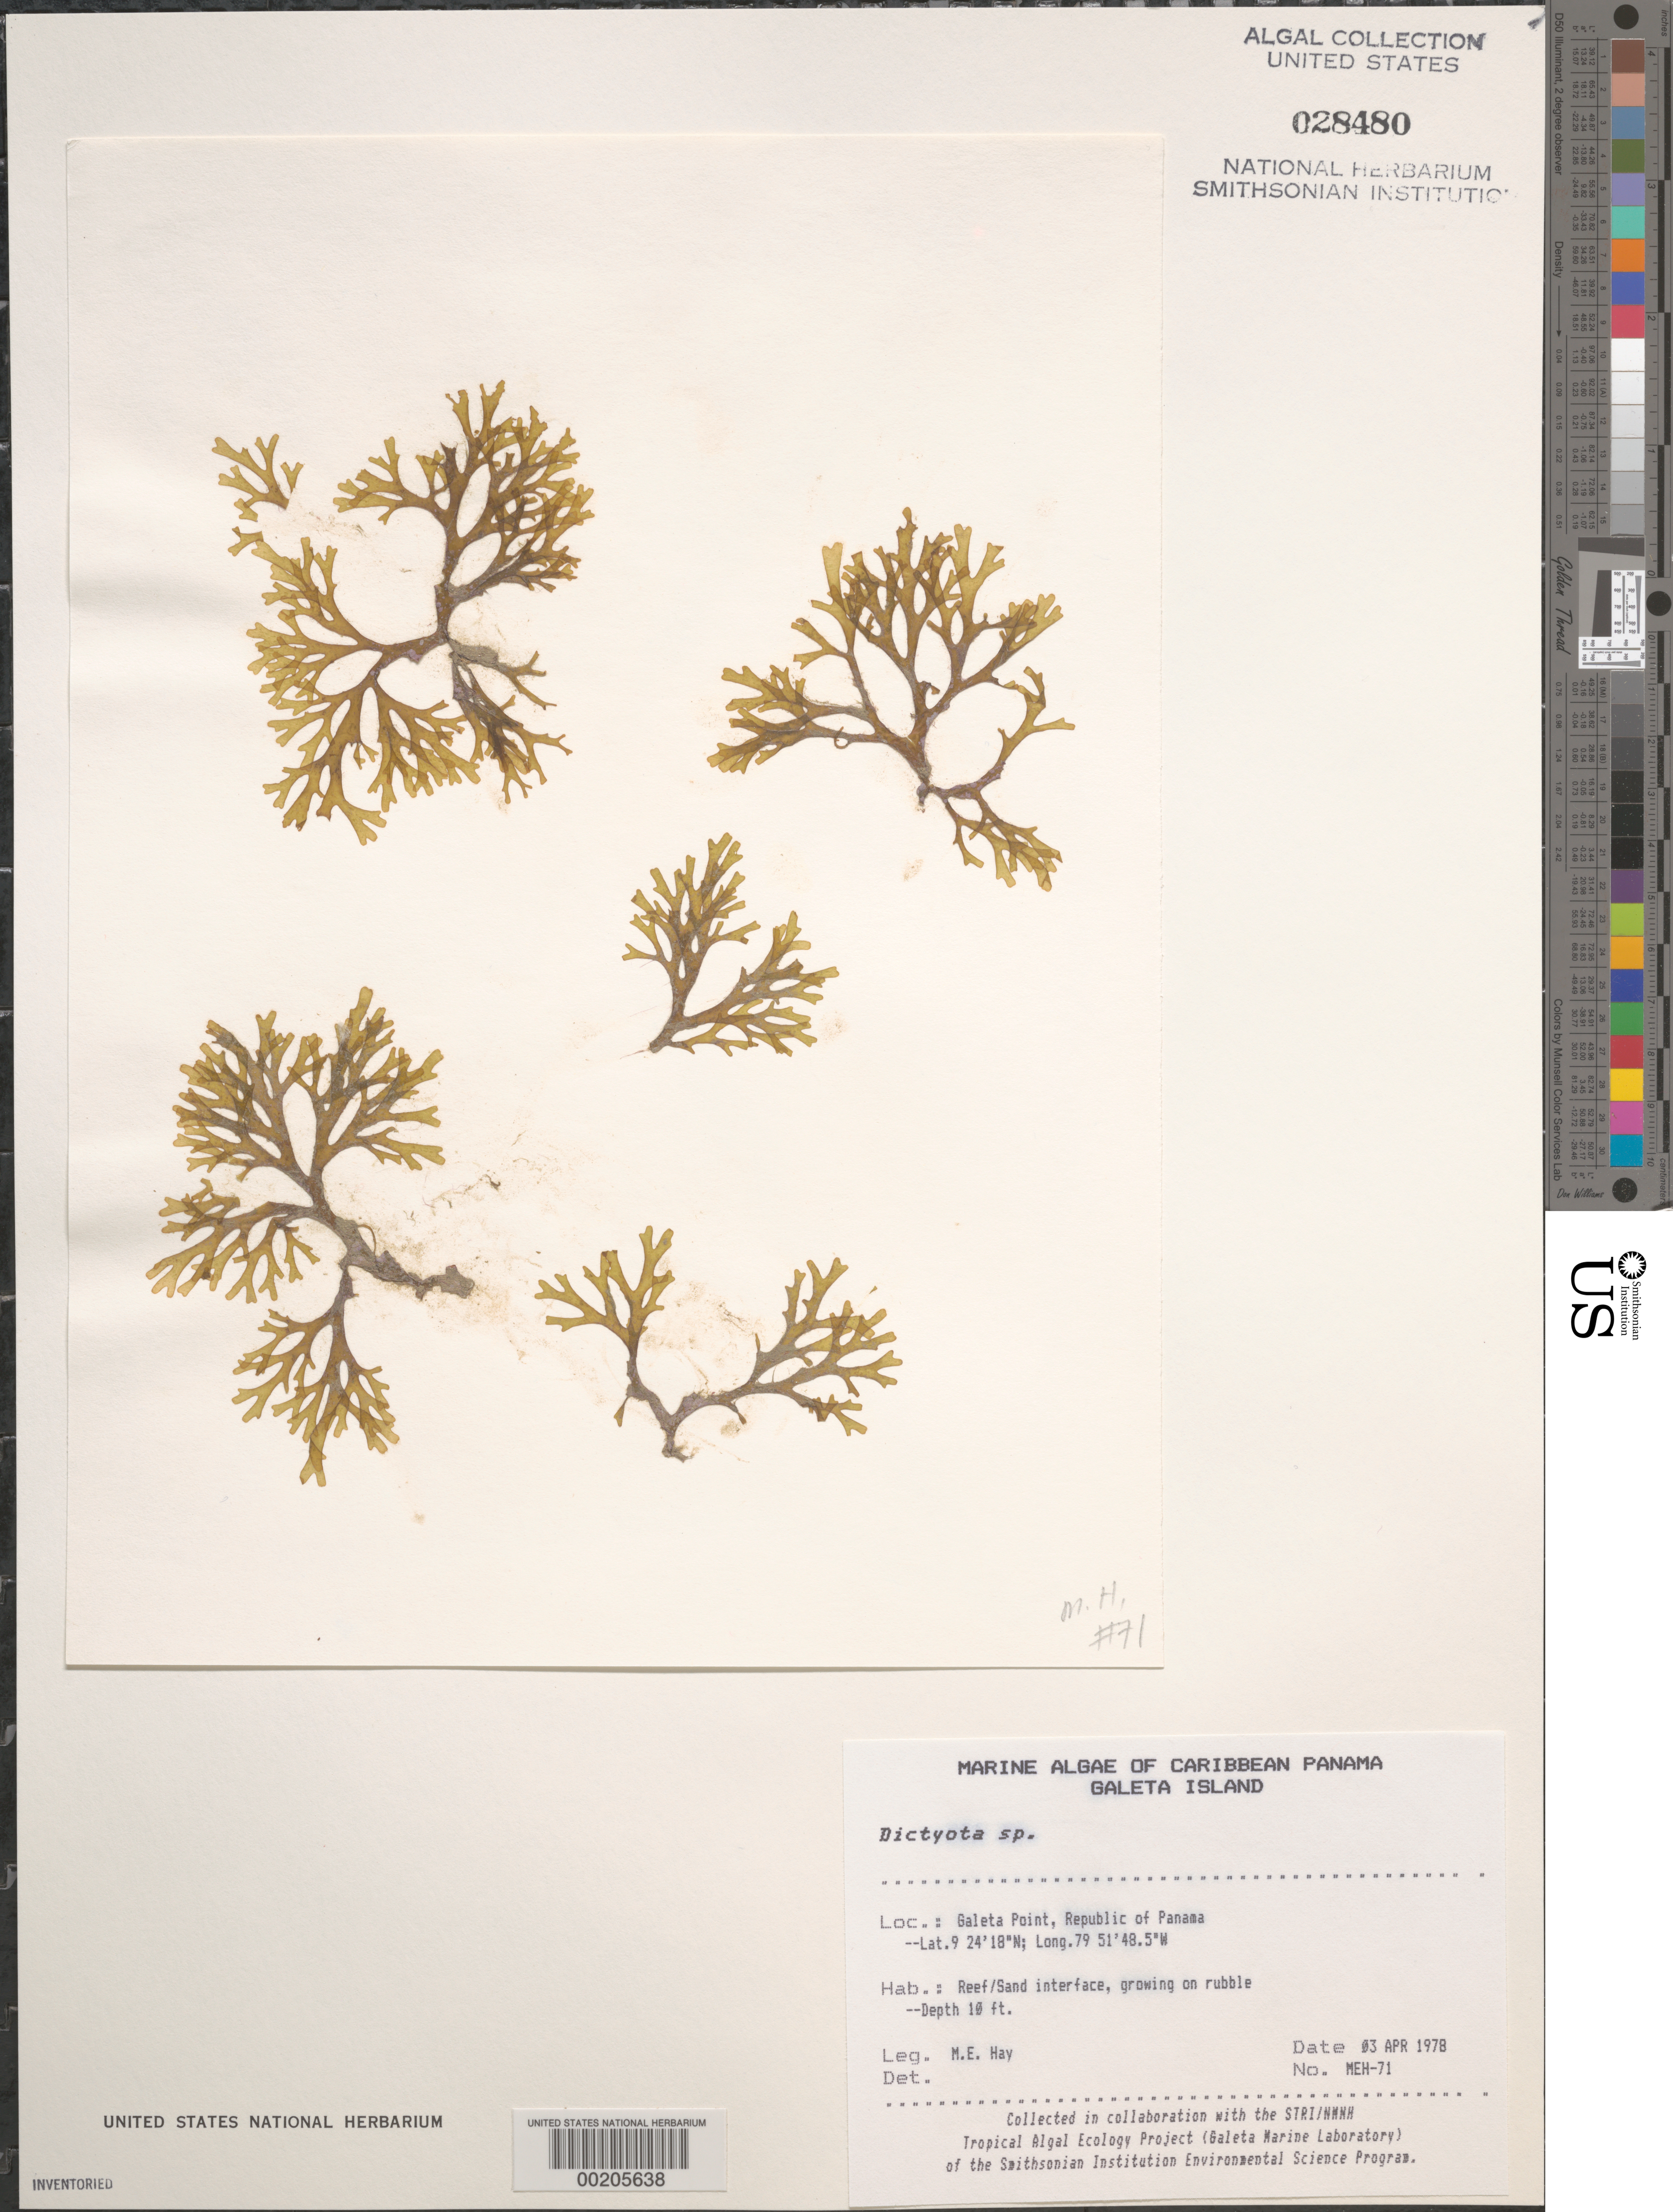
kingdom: Chromista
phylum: Ochrophyta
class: Phaeophyceae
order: Dictyotales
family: Dictyotaceae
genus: Dictyota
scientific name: Dictyota sp.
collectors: M. E. Hay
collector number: MEH-71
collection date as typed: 03 Apr 1979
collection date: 1979-04-03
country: Panama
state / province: Colón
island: Galeta Island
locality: Galeta Point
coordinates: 9 24' 18" N, 79 51' 48.5" W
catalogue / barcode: US 28480